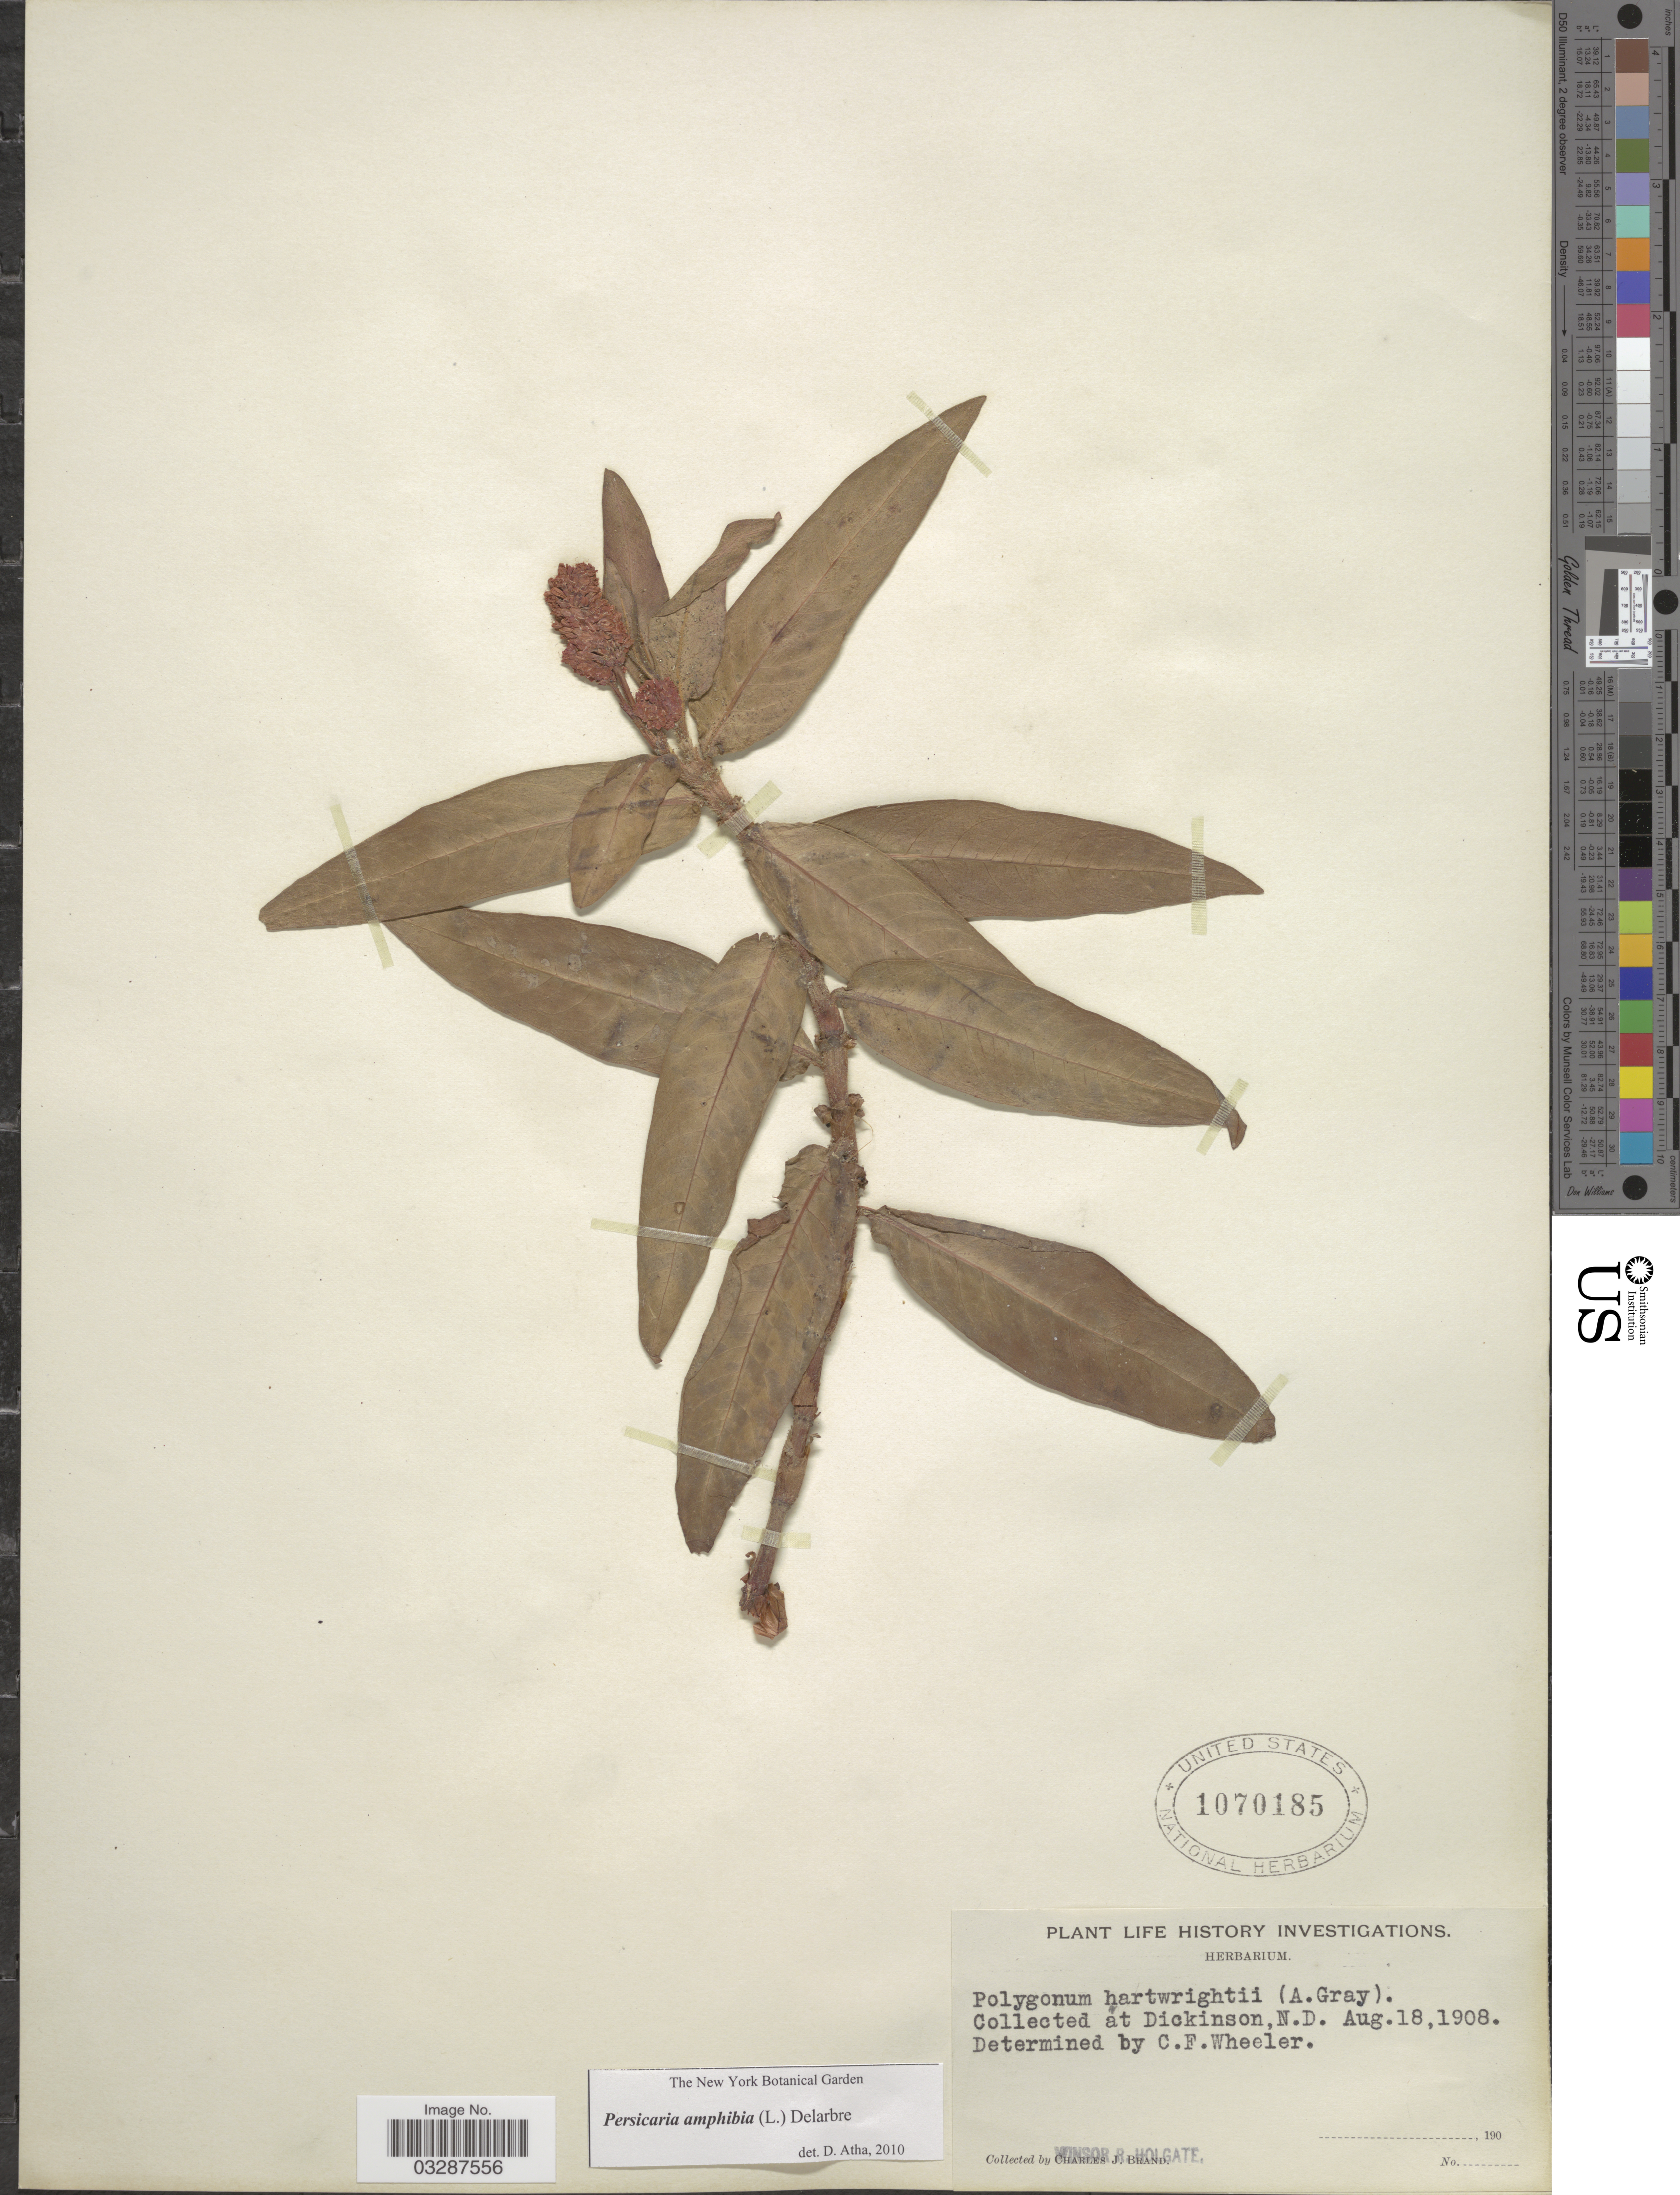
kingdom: Plantae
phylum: Tracheophyta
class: Magnoliopsida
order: Caryophyllales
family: Polygonaceae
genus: Persicaria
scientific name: Persicaria amphibia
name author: (L.) Delarbre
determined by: Atha, D. E.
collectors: W. Holgate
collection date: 1908-08-18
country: United States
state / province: North Dakota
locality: Dickinson.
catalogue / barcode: US 1070185